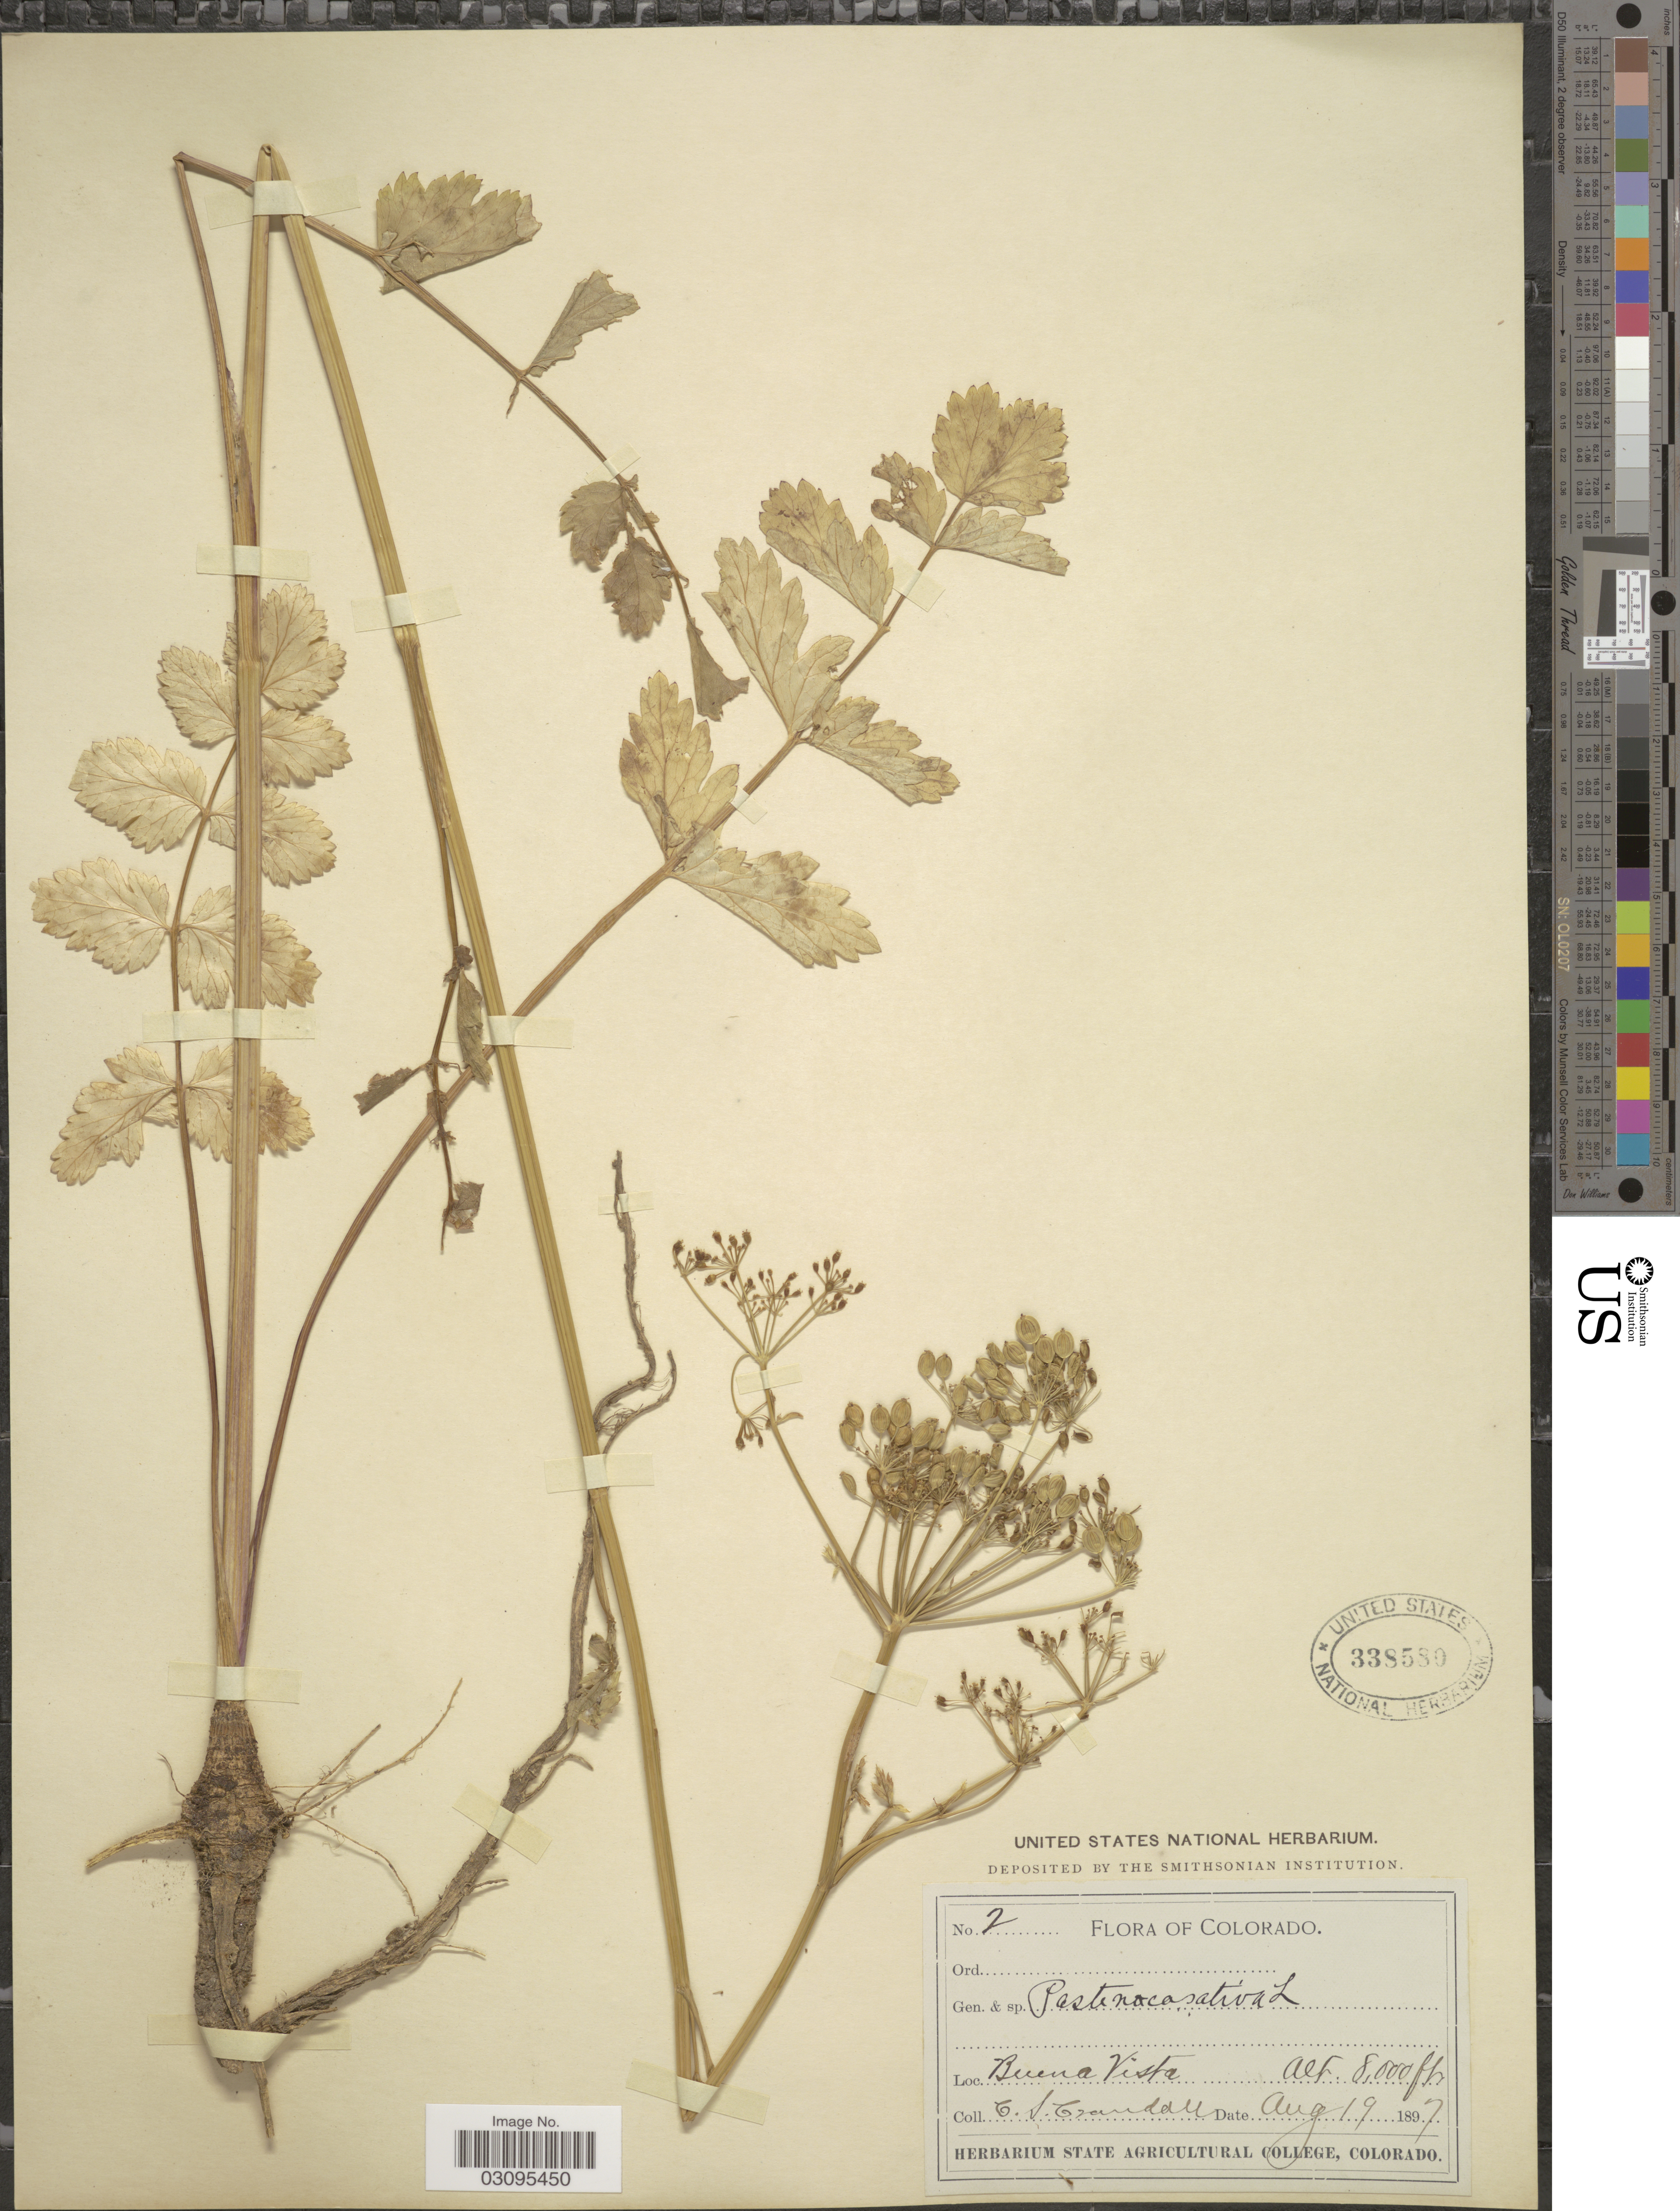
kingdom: Plantae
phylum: Tracheophyta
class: Magnoliopsida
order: Apiales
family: Apiaceae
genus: Pastinaca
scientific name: Pastinaca sativa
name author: L.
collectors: C. Crandall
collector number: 2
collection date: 1897-08-19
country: United States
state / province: Colorado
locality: Buena Vista.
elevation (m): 2438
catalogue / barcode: US 338580